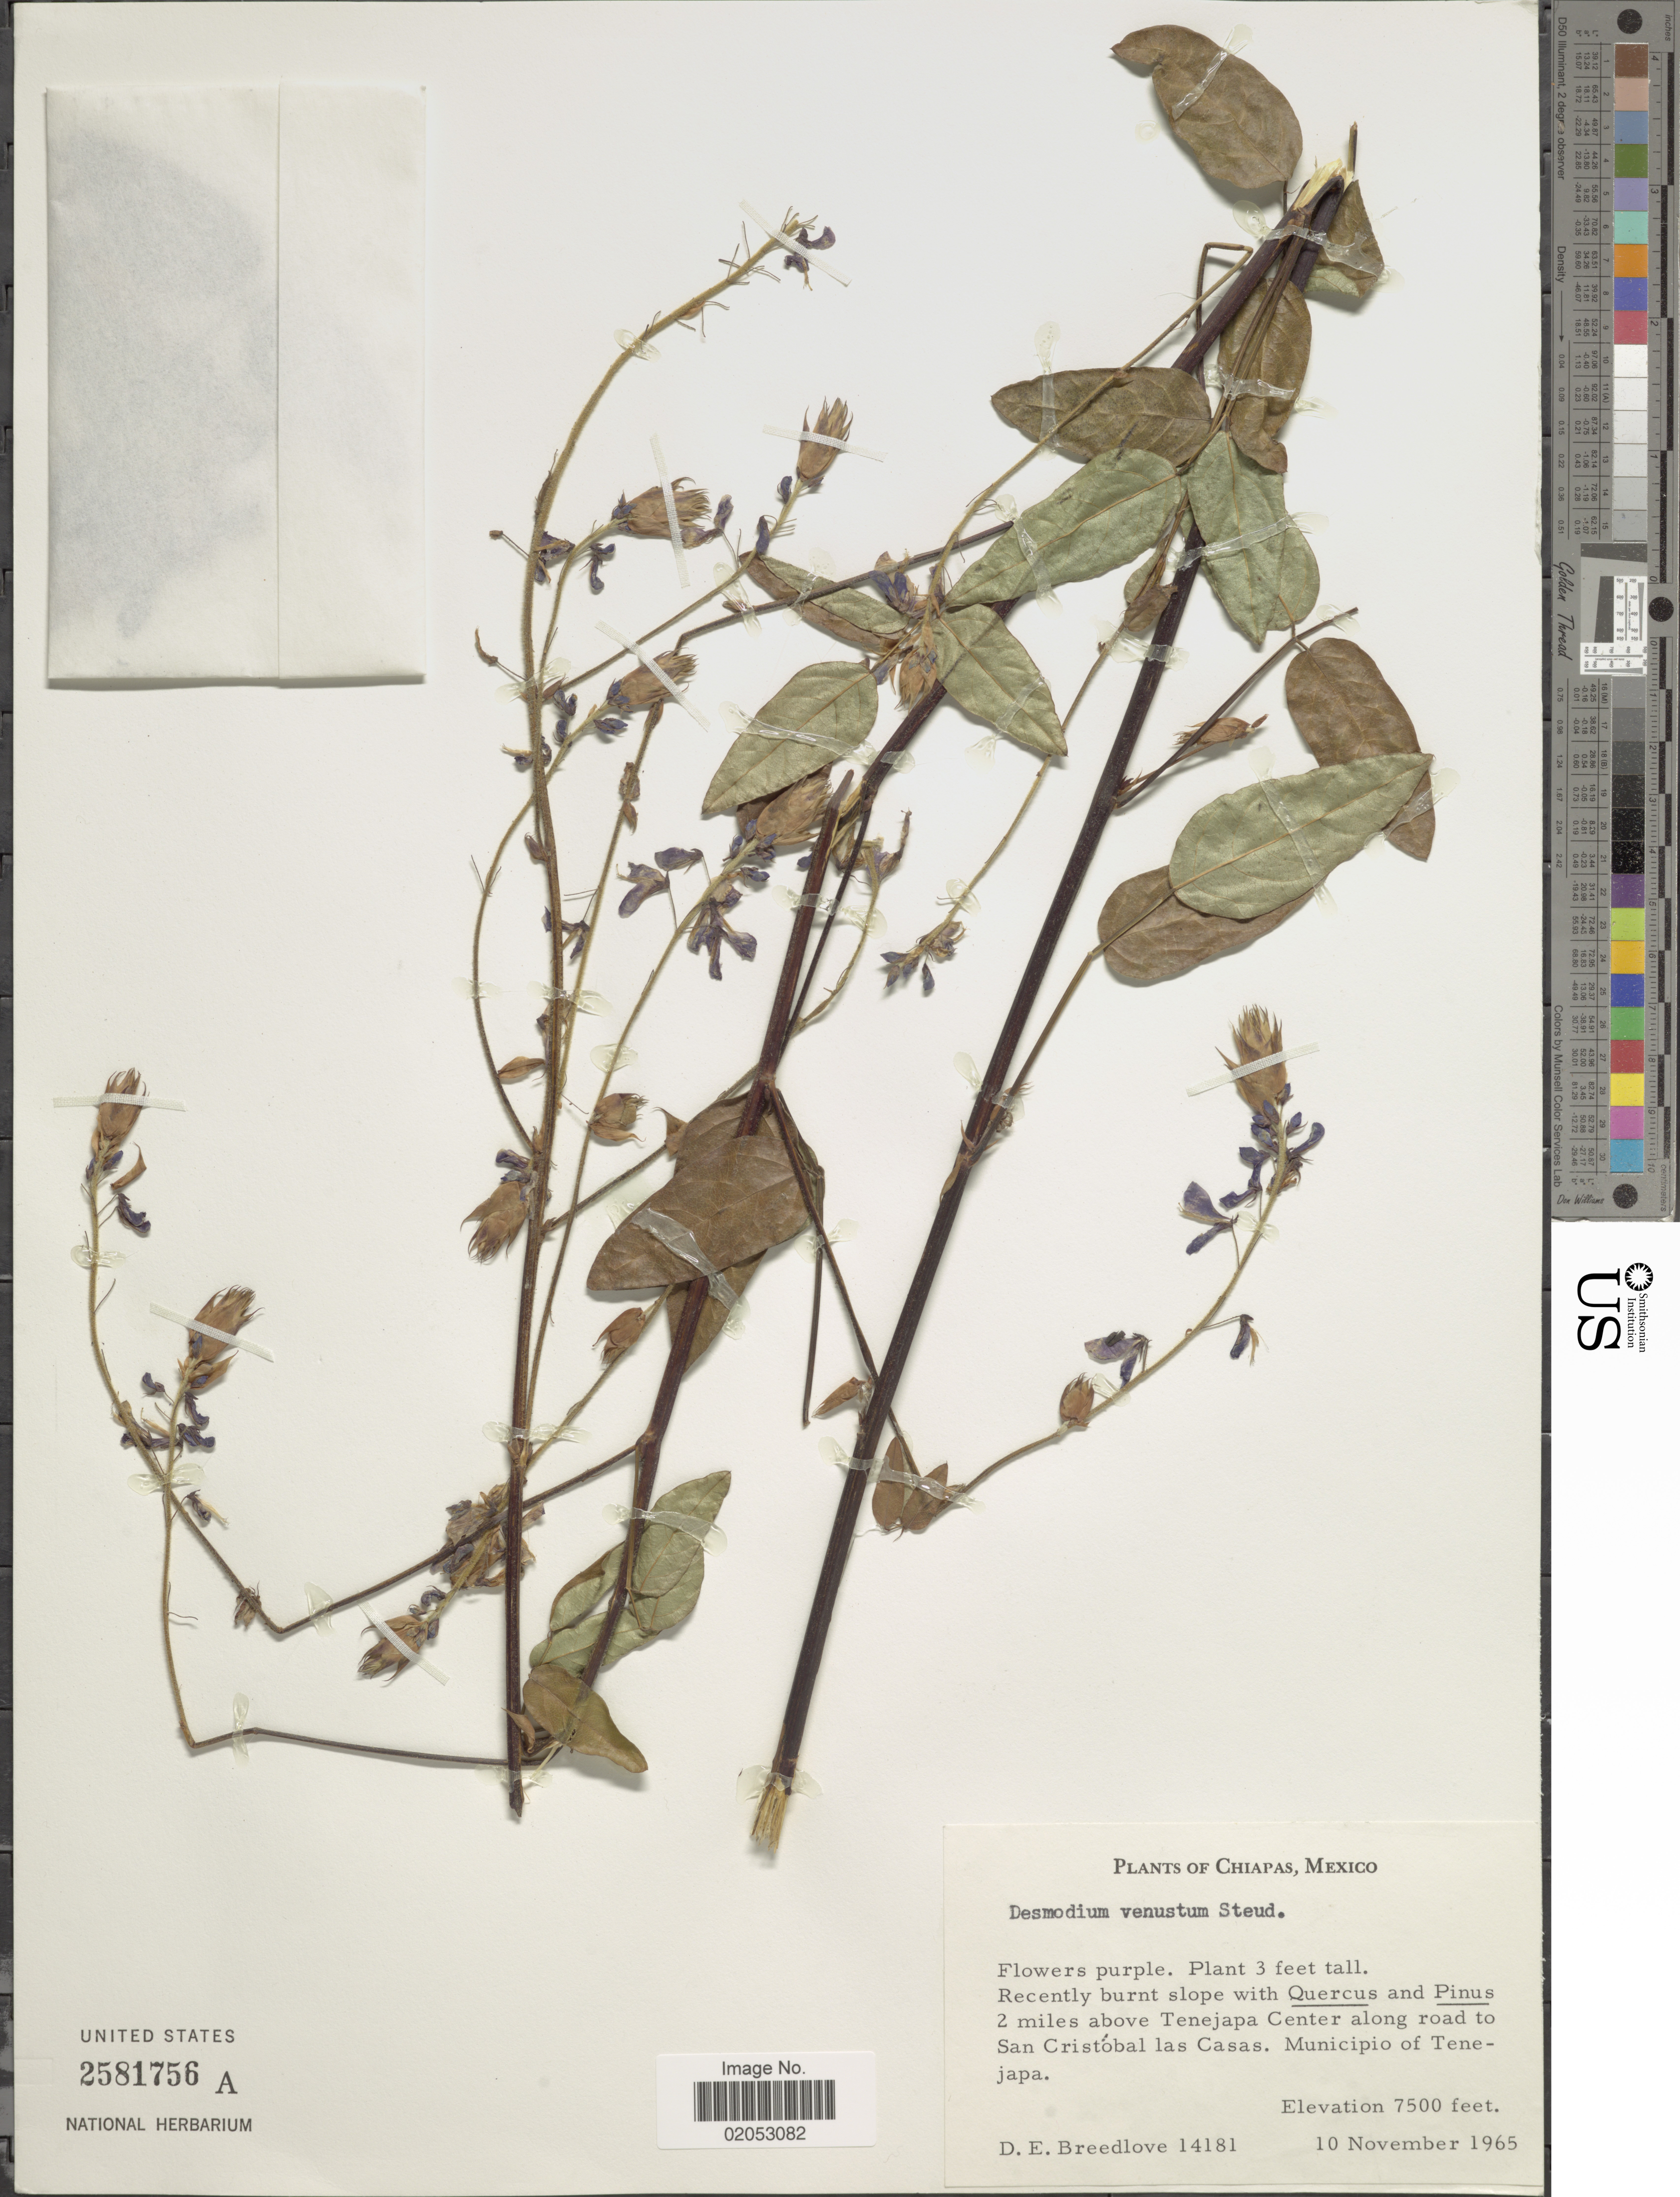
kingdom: Plantae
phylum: Tracheophyta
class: Magnoliopsida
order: Fabales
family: Fabaceae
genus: Desmodium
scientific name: Desmodium venustum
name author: Steud.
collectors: D. E. Breedlove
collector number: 14181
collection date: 1965-11-10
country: Mexico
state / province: Chiapas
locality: Recently burnt slope with Quercus and Pinus 2 miles above Tenejapa Center along road to San Cristóbal las Casas. Municipio of Tenejapa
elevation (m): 2286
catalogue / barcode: US 2581756A